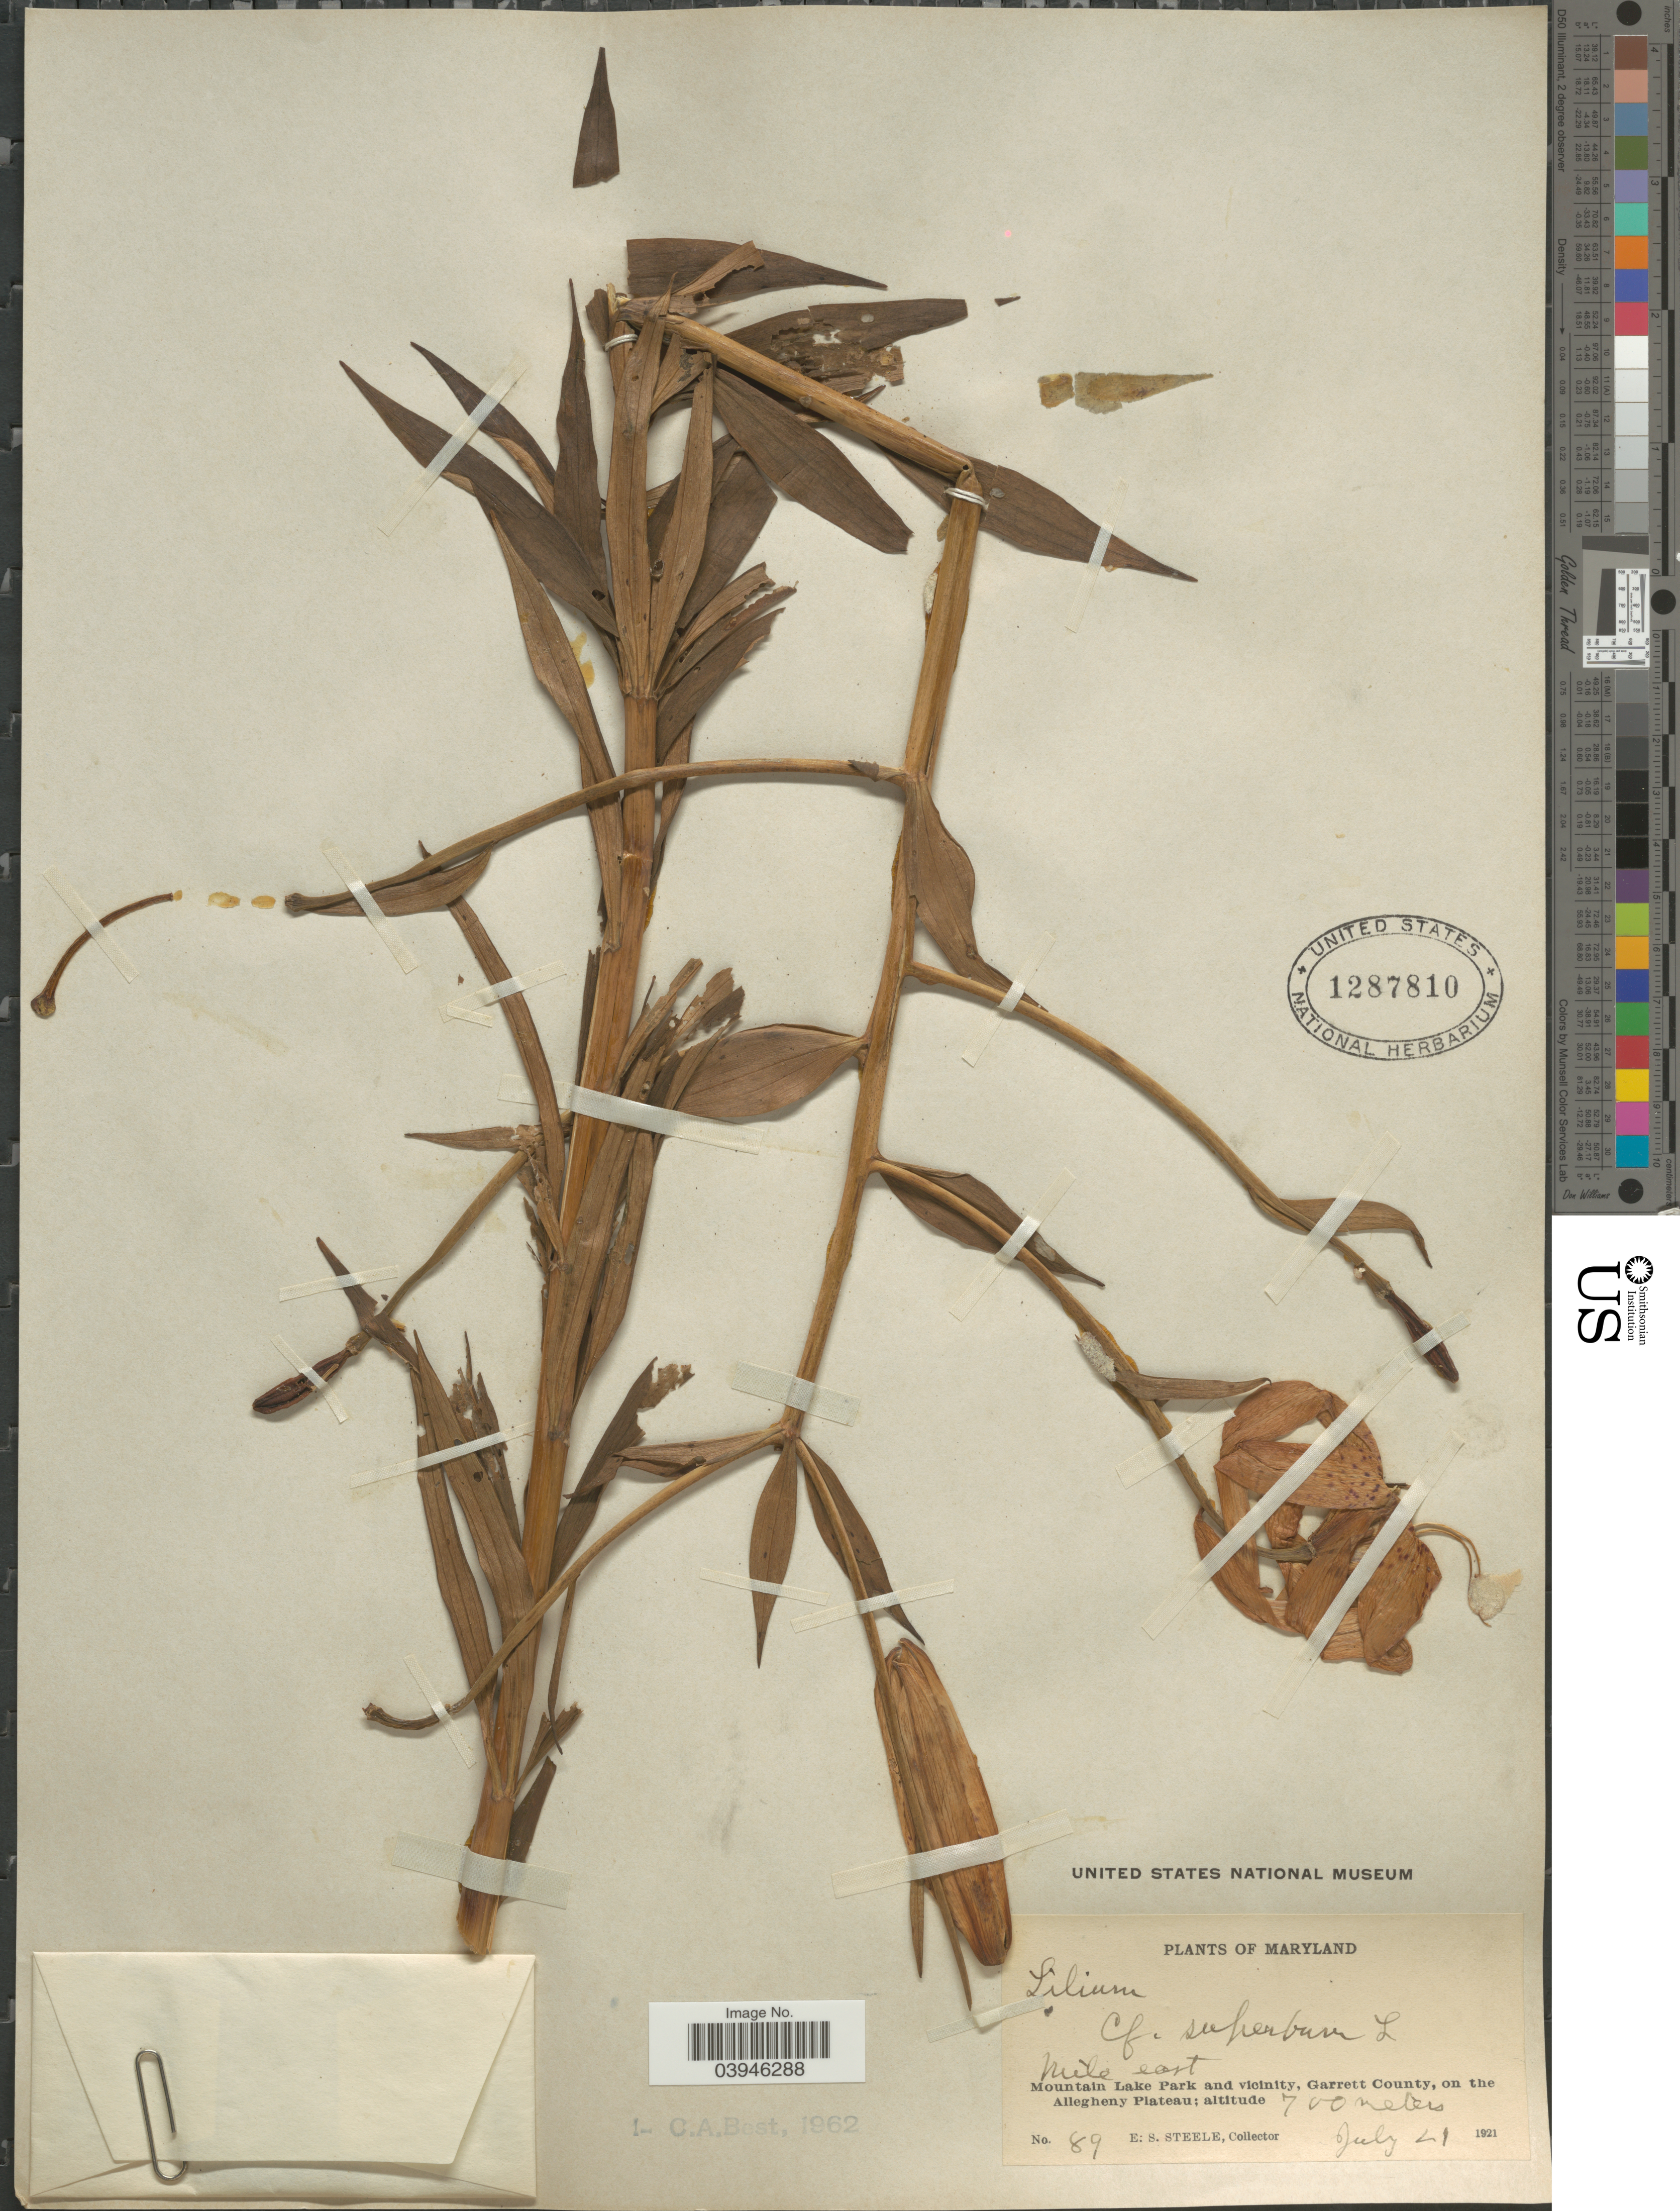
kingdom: Plantae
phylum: Tracheophyta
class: Liliopsida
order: Liliales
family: Liliaceae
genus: Lilium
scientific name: Lilium superbum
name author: L.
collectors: E. Steele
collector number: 89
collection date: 1921-07-21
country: United States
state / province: Maryland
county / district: Garrett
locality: Mile east. Mountain Lake Park and vicinity, Garrett County, on the Allegheny Plateau.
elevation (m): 700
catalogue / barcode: US 1287810